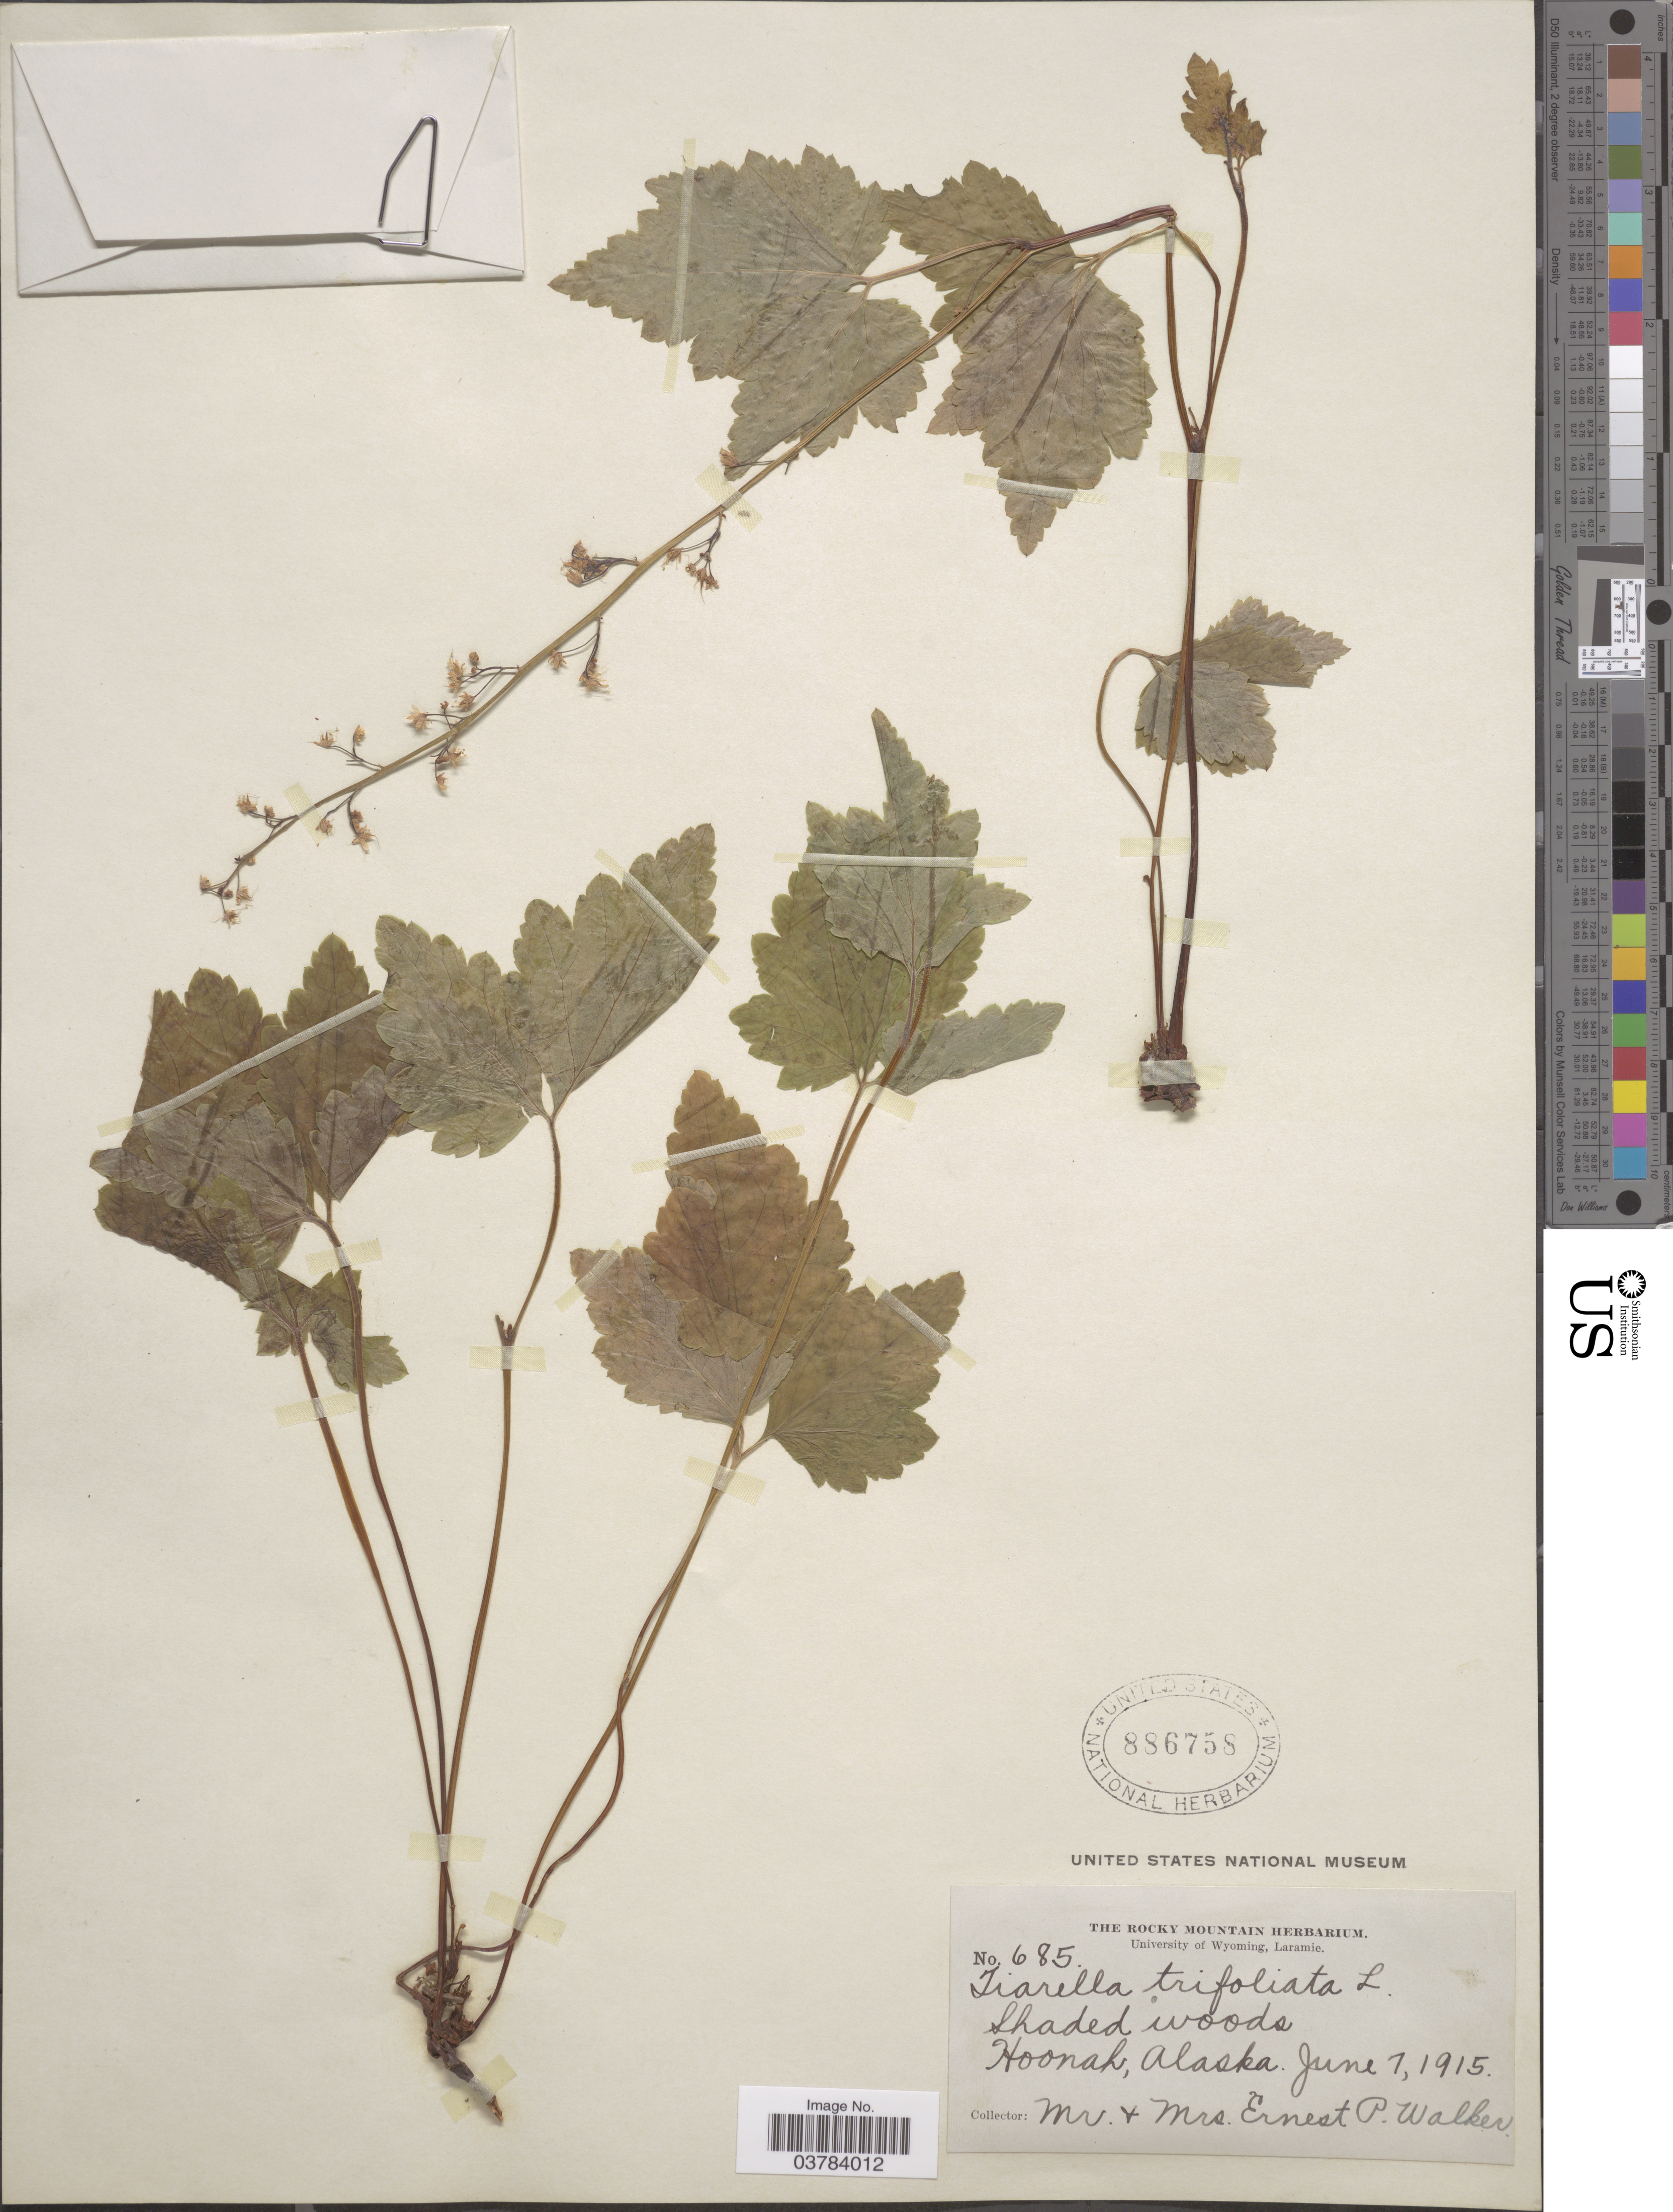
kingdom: Plantae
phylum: Tracheophyta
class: Magnoliopsida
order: Saxifragales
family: Saxifragaceae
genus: Tiarella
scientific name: Tiarella trifoliata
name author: L.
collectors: E. P. Walker & E. Walker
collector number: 685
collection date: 1915-06-07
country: United States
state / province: Alaska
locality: Hoonah.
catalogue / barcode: US 886758